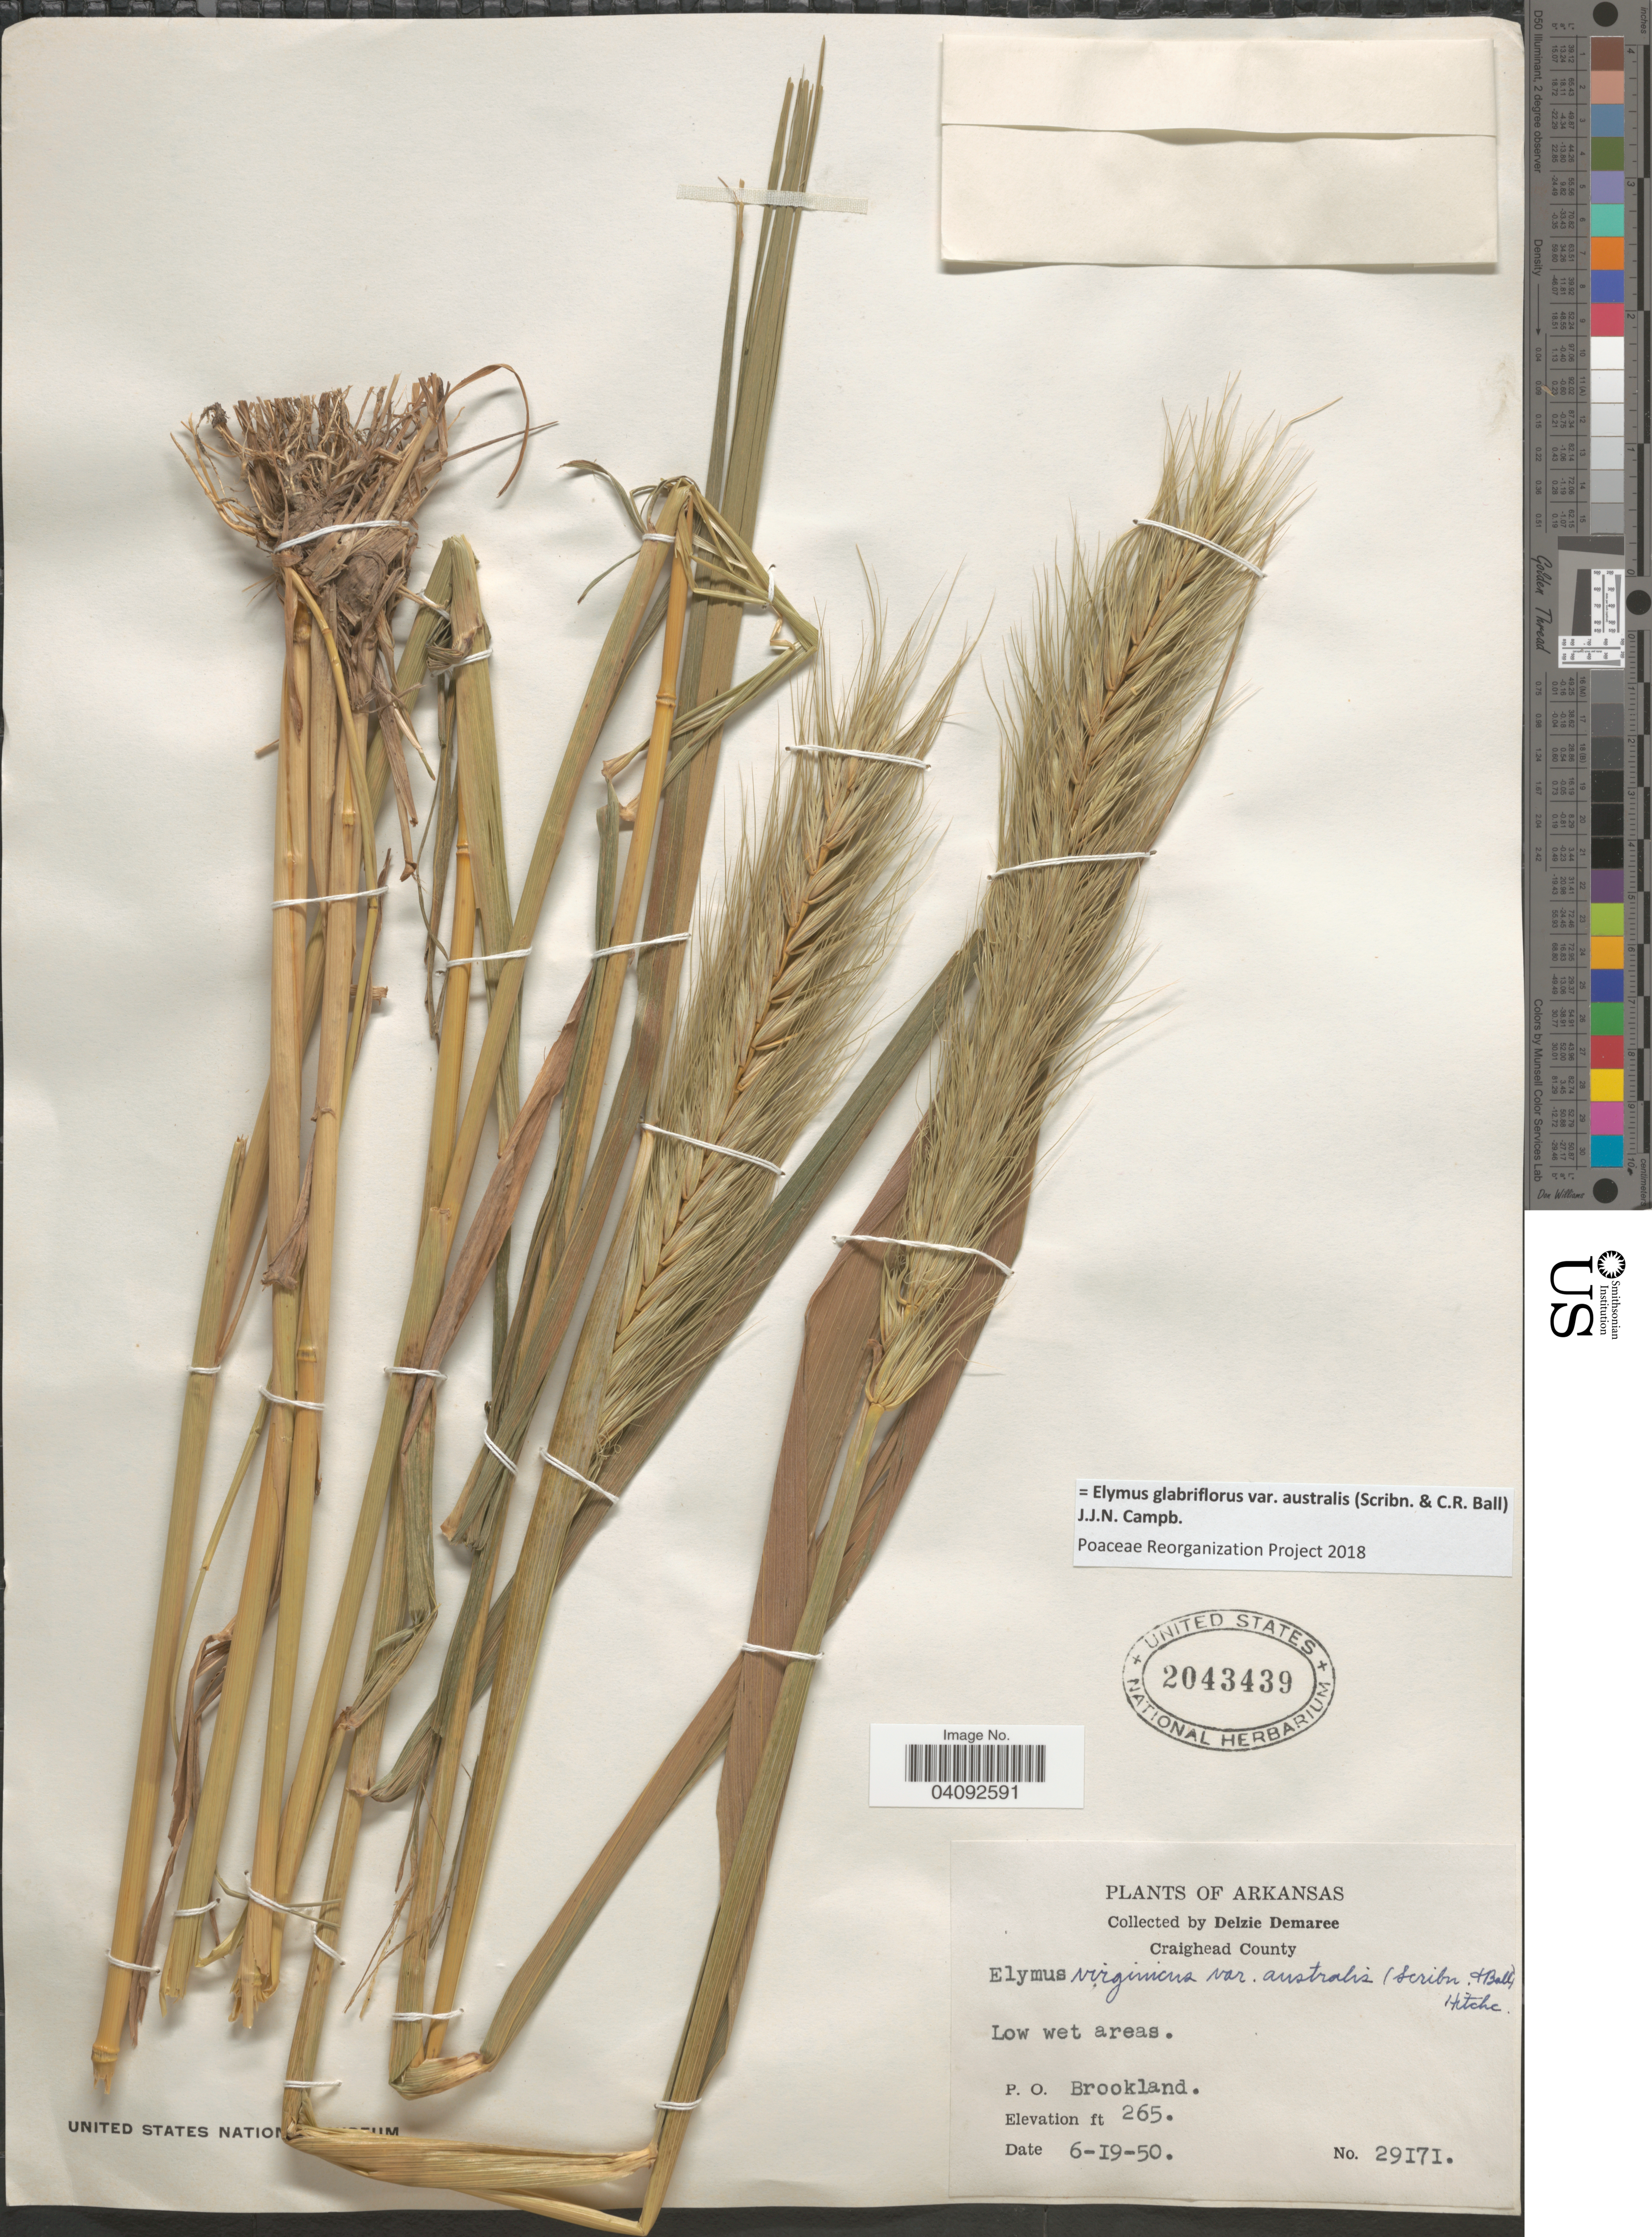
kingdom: Plantae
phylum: Tracheophyta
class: Liliopsida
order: Poales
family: Poaceae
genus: Elymus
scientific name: Elymus glabriflorus var. australis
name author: (Scribn. & C.R. Ball) J.J.N. Campb.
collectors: D. Demaree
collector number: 29171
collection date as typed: Transcribed d/m/y: 19/6/50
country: United States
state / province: Arkansas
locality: Craighead County. P. O. Brookland.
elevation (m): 81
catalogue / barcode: US 2043439